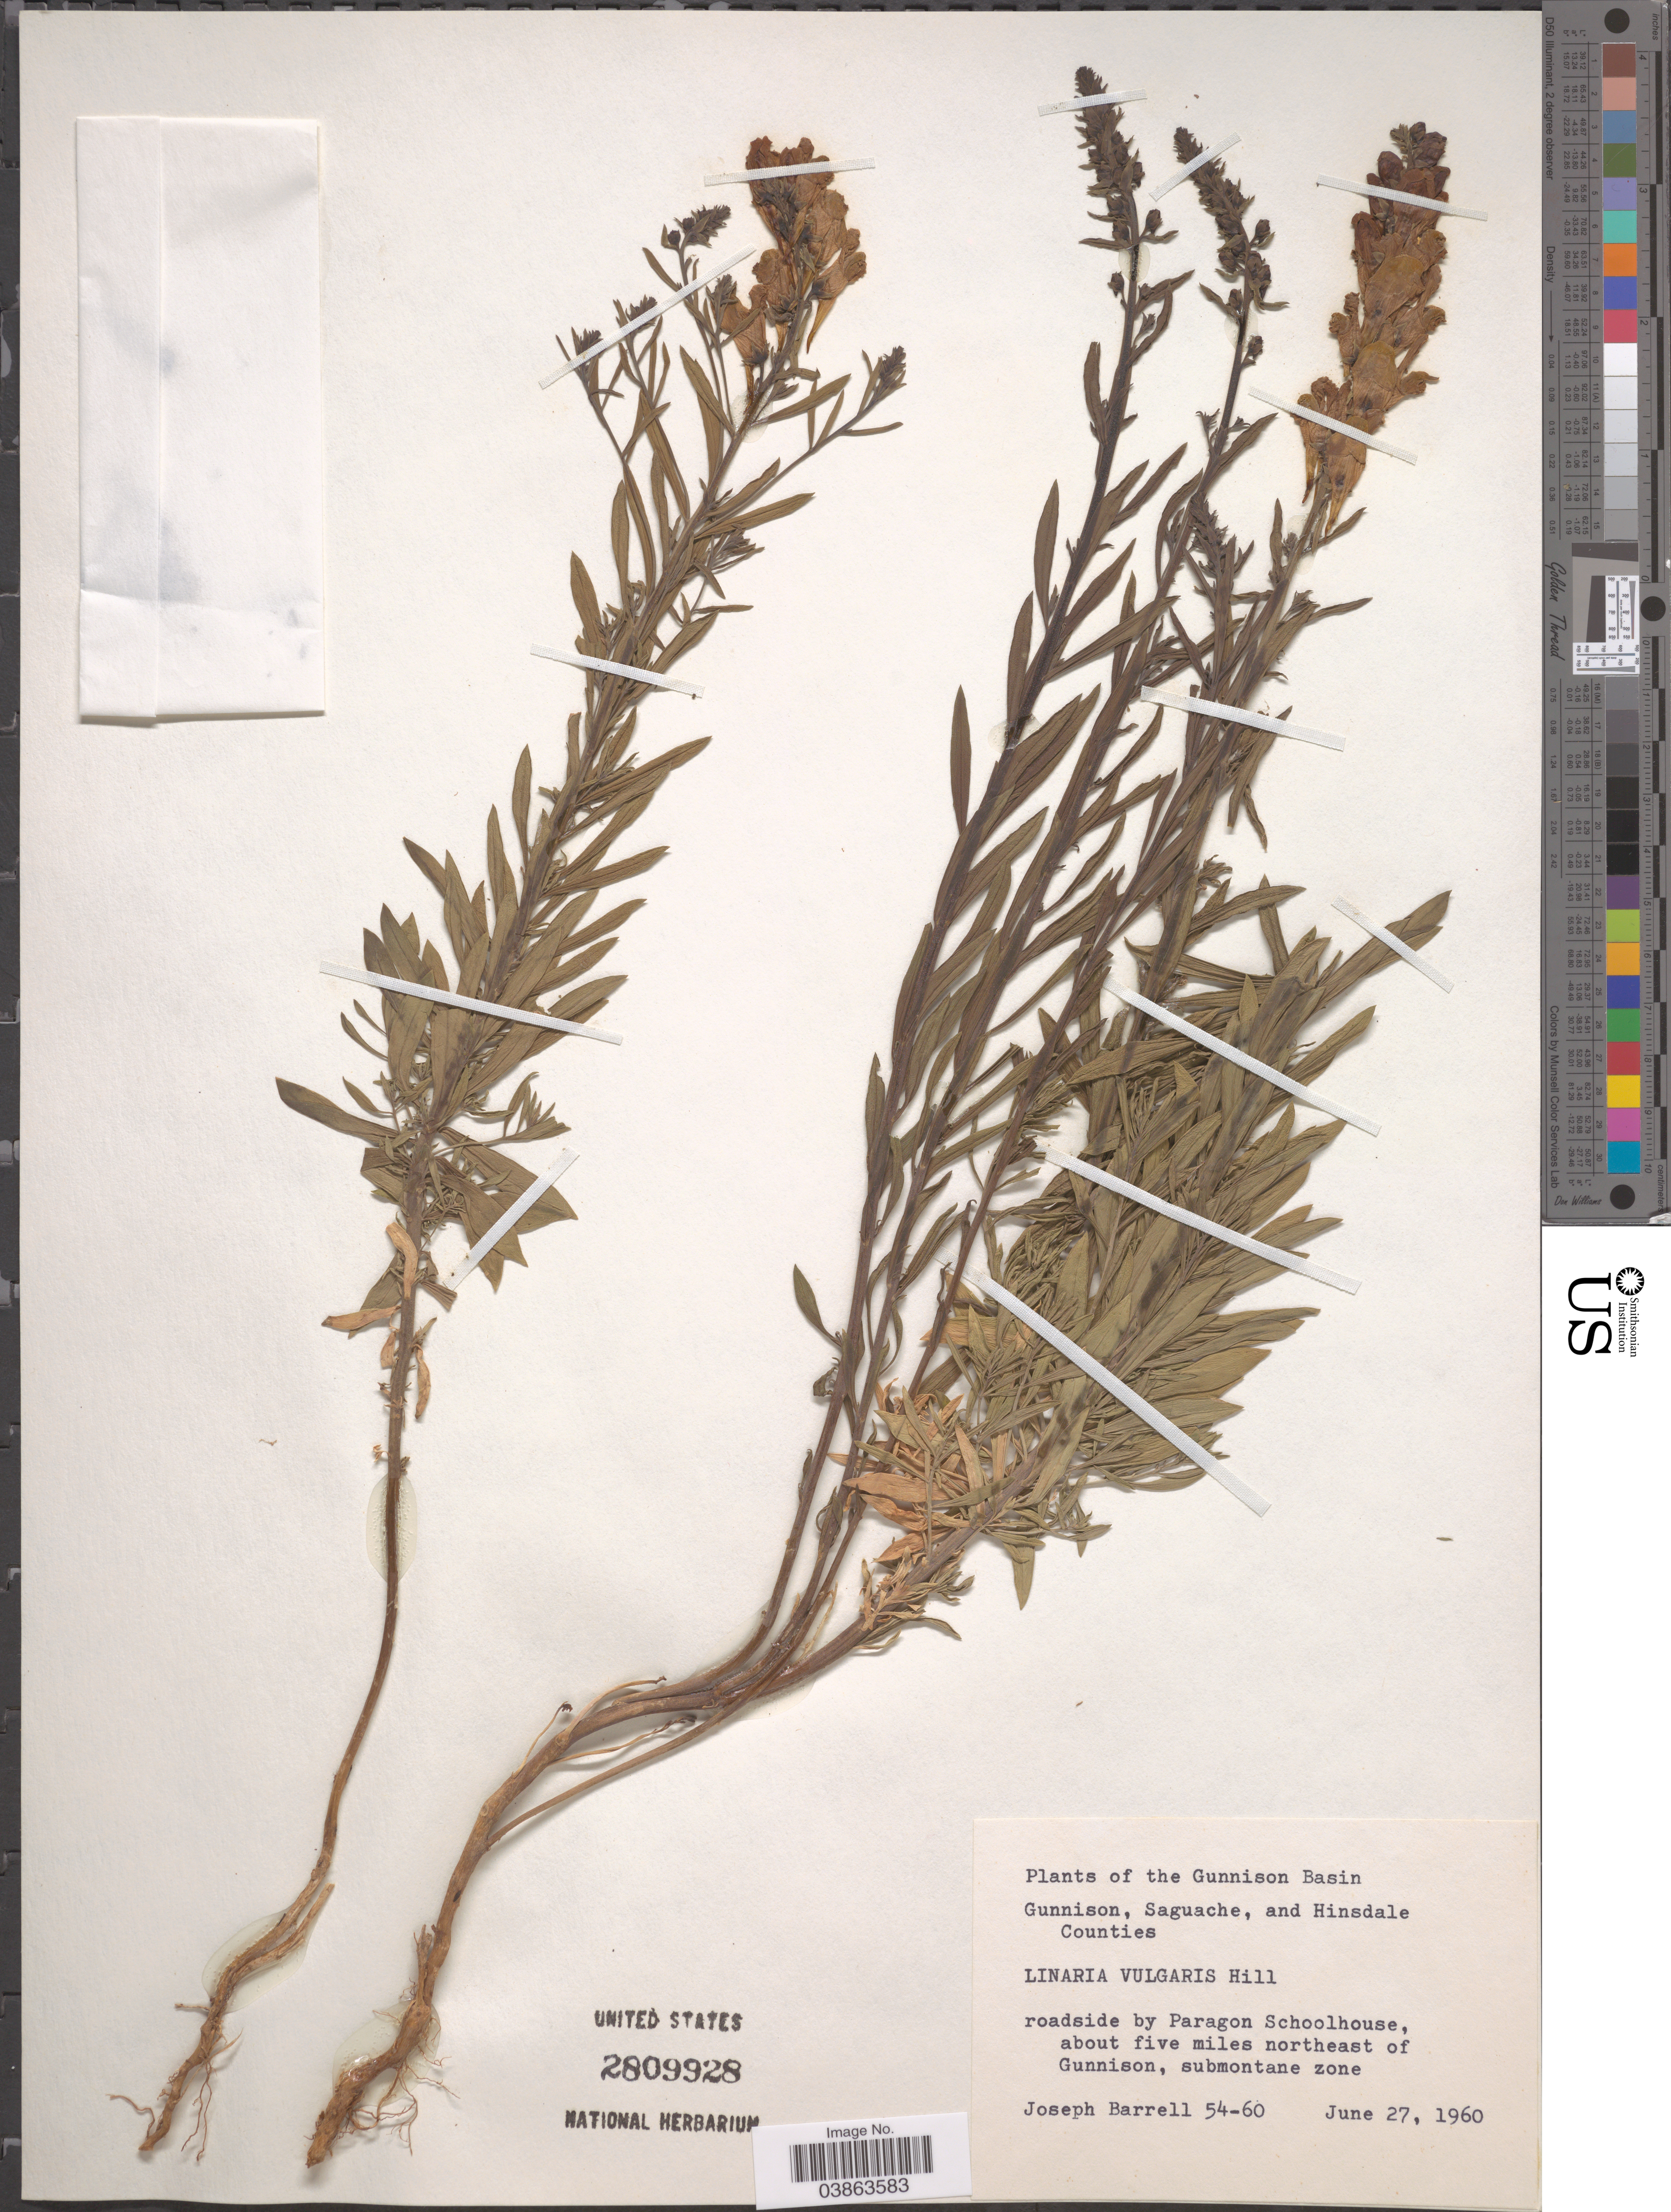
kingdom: Plantae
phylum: Tracheophyta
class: Magnoliopsida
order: Lamiales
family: Plantaginaceae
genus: Linaria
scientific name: Linaria vulgaris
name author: Mill.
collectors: J. Barrell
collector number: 54-60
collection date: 1960-06-27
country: United States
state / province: Colorado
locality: Gunnison Basin. Gunnison, Saguache, and Hinsdale counties. Roadside by Paragon Schoolhouse, about five miles northeast of Gunnison, submontane zone.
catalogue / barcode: US 2809928